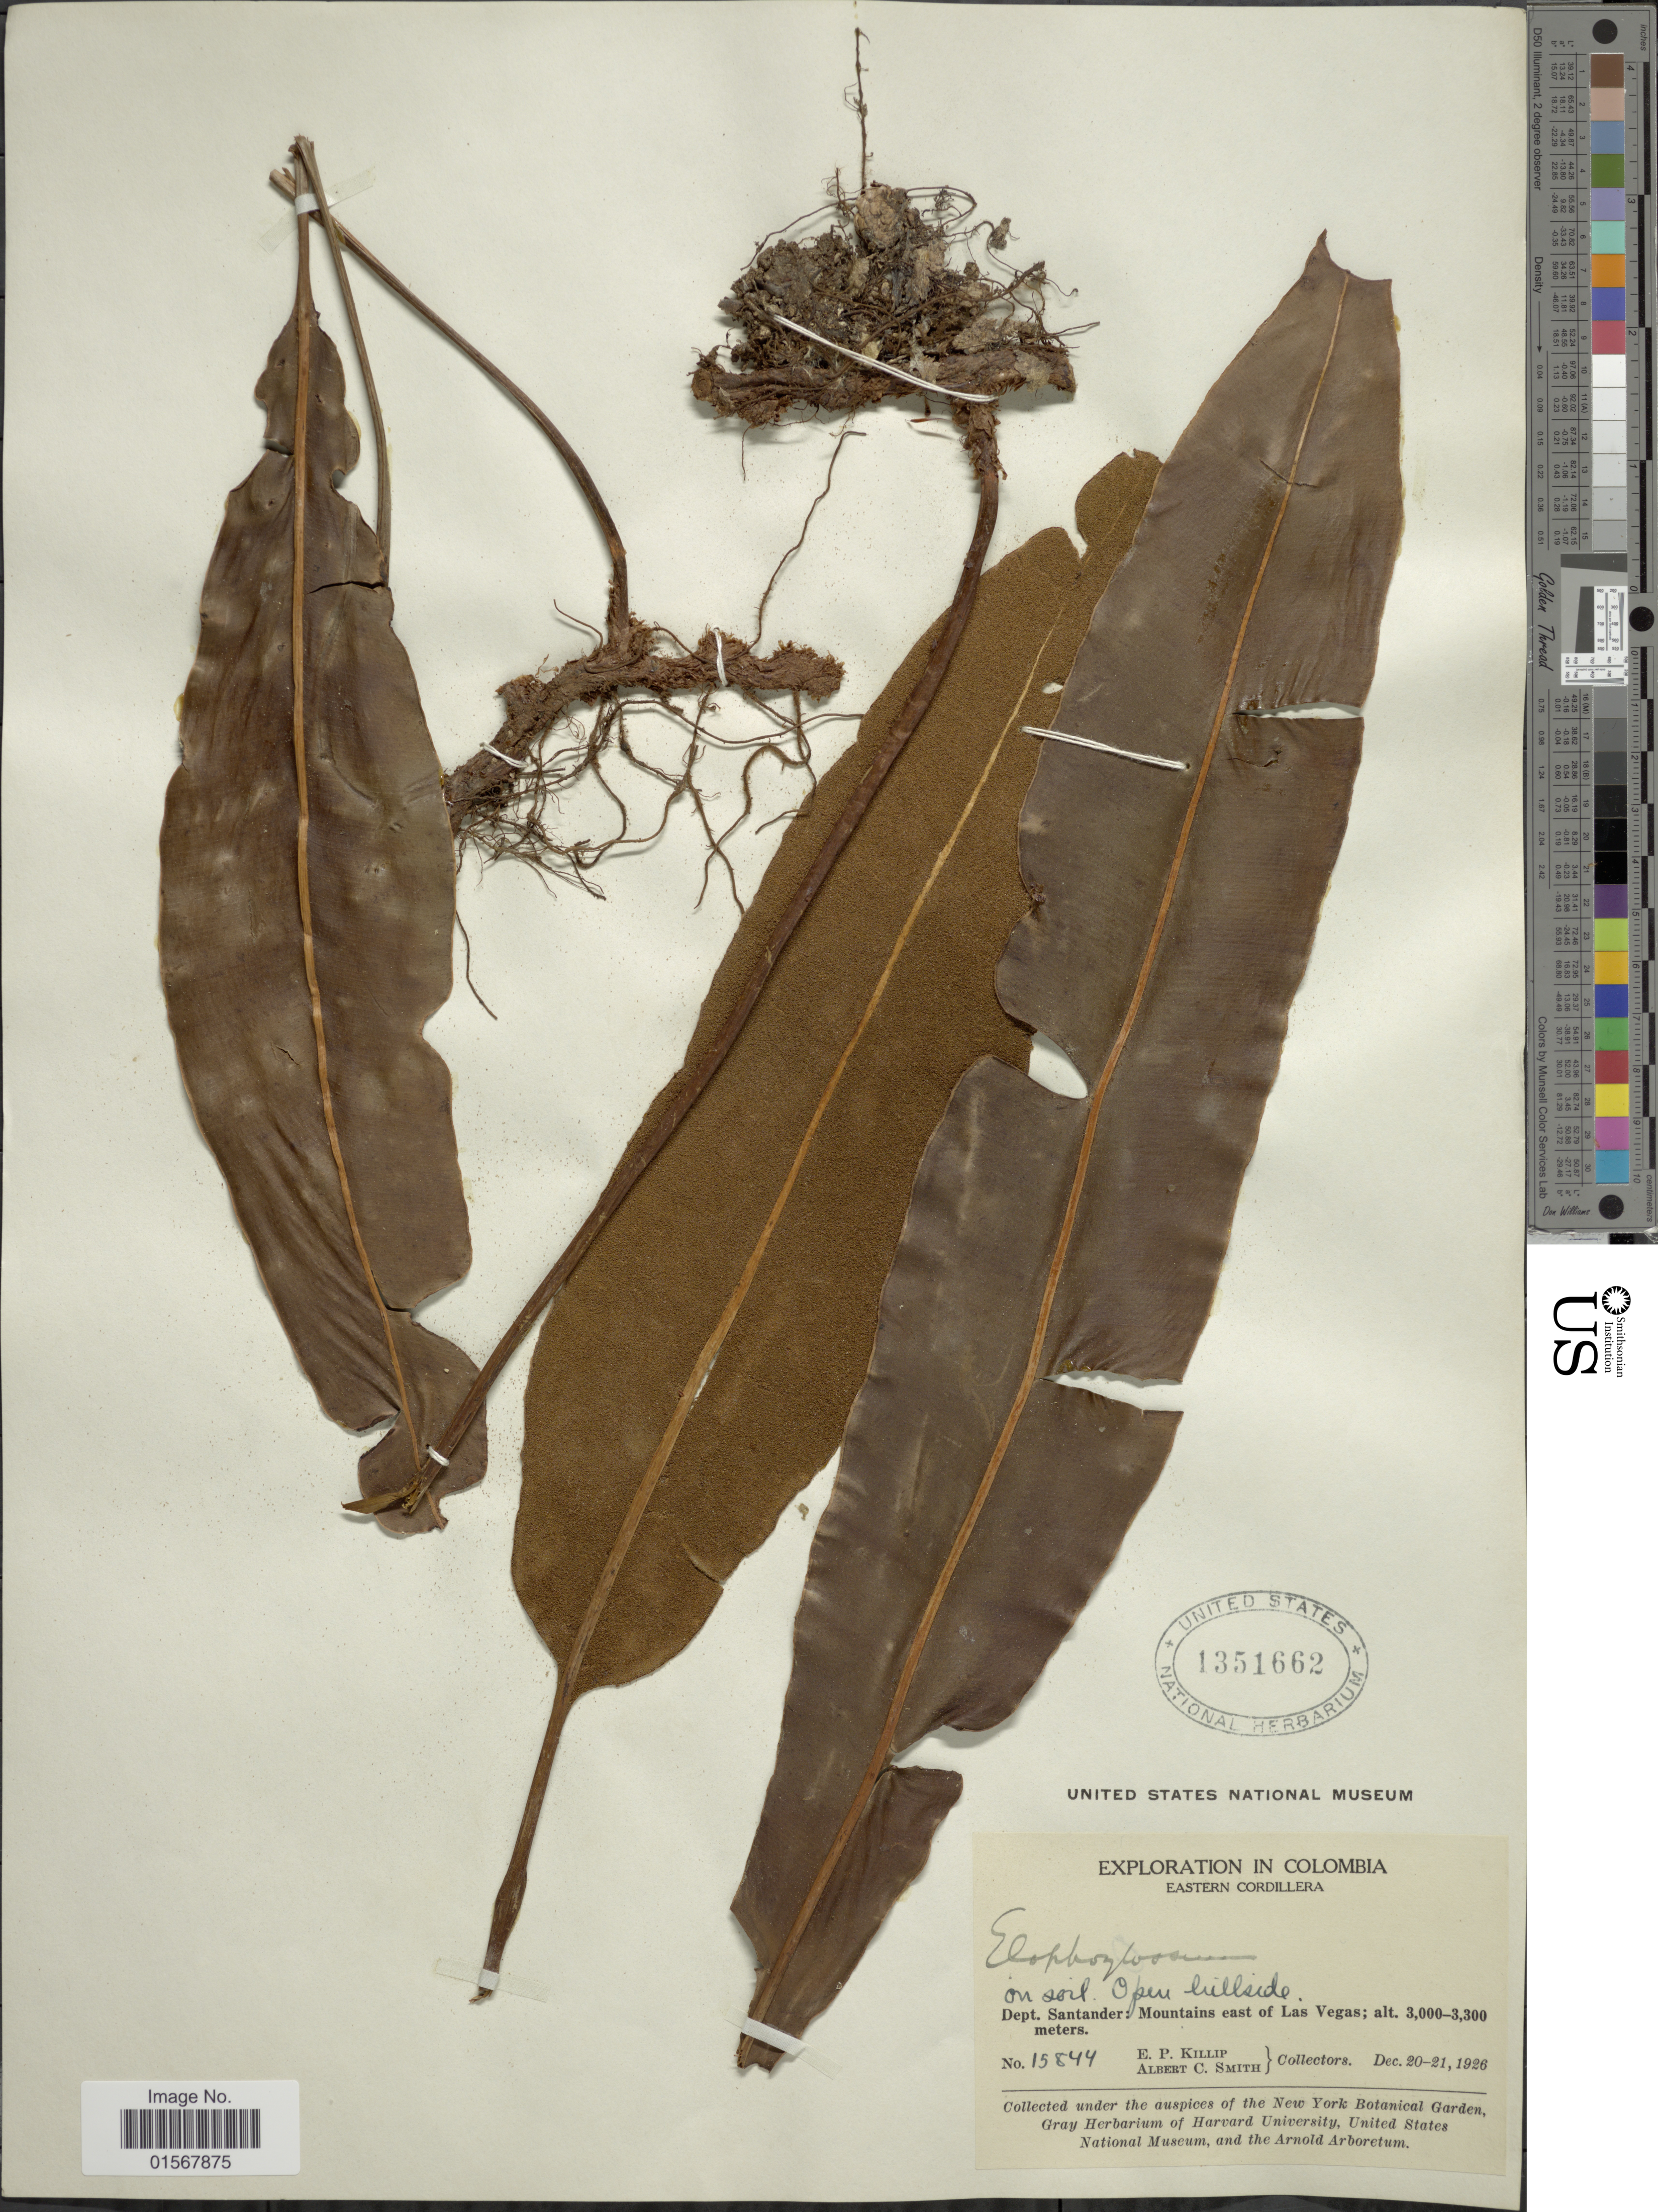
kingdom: Plantae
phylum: Tracheophyta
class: Polypodiopsida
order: Polypodiales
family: Dryopteridaceae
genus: Elaphoglossum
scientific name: Elaphoglossum sp.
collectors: E. P. Killip & A. C. Smith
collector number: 15844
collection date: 1926-12-20/1926-12-21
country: Colombia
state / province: Santander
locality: Eastern Cordillera, Dept. Santander: Mountains east of Las Vegas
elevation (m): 3000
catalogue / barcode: US 1351662